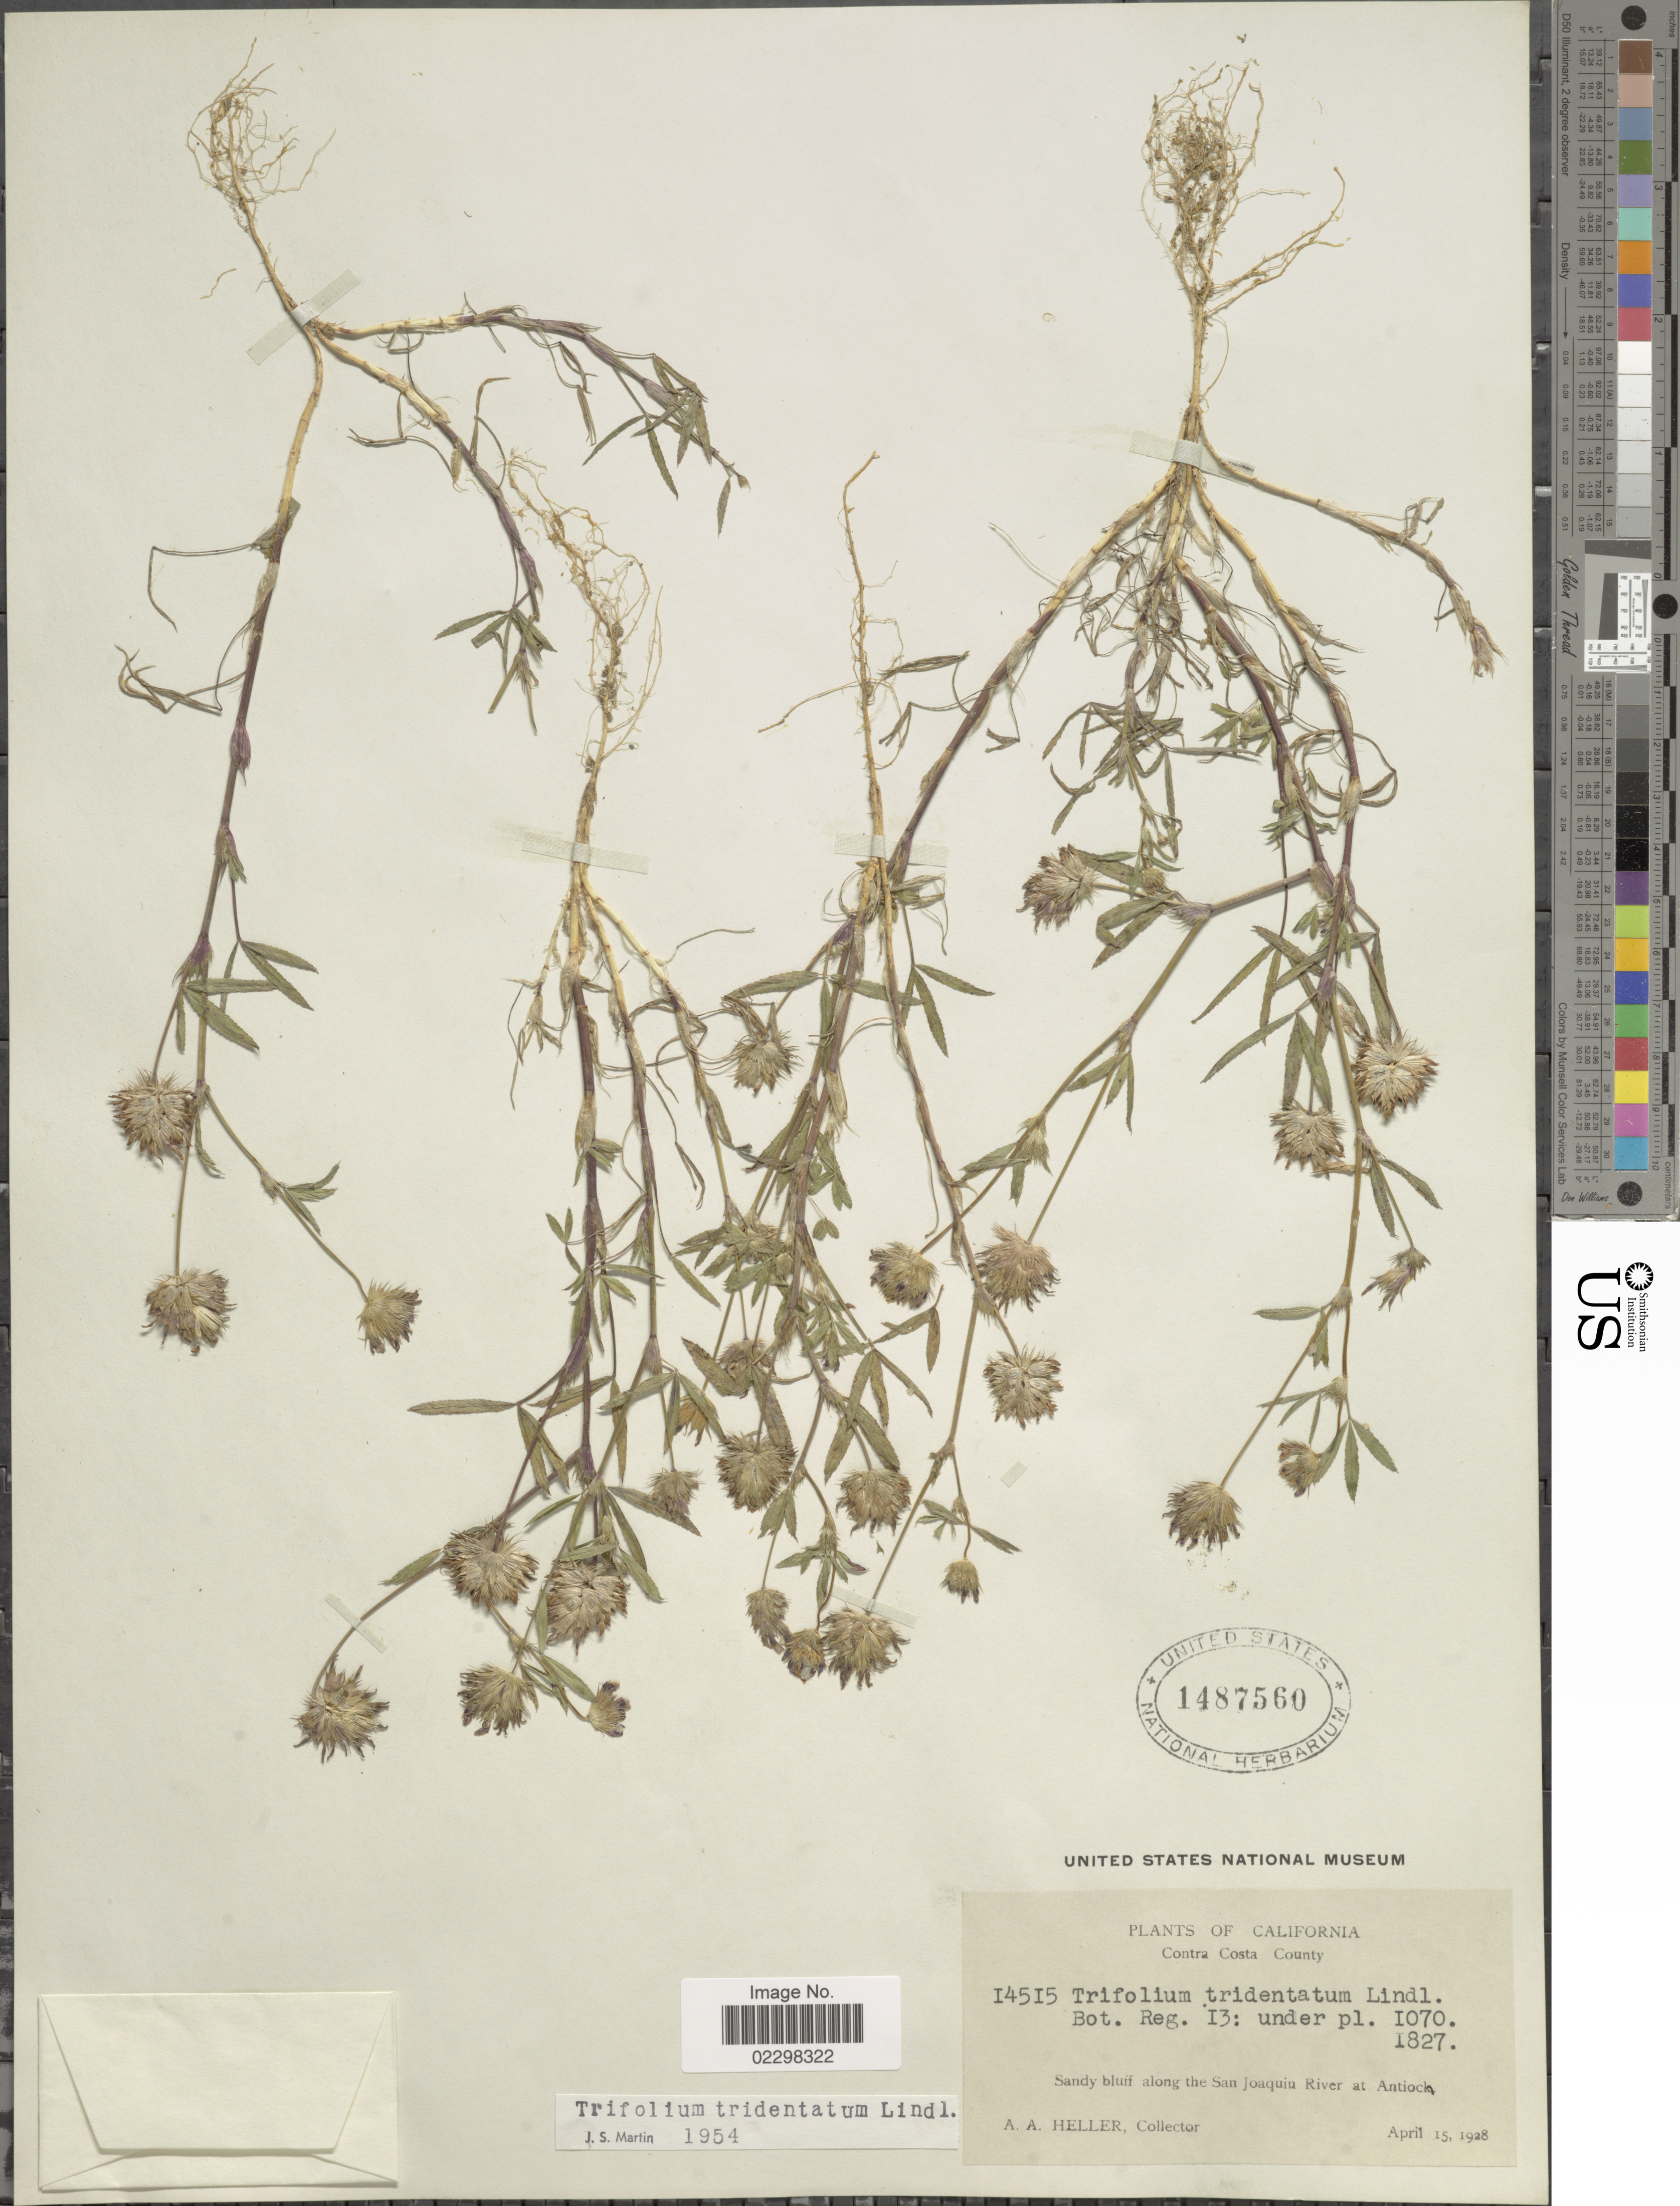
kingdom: Plantae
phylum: Tracheophyta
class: Magnoliopsida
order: Fabales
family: Fabaceae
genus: Trifolium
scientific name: Trifolium tridentatum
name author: Lindl.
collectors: A. A. Heller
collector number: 14515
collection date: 1928-04-15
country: United States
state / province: California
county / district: Contra Costa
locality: California. Contra Costa County, Sandy bluff along the San Joaquin River at Antioch.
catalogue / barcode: US 1487560